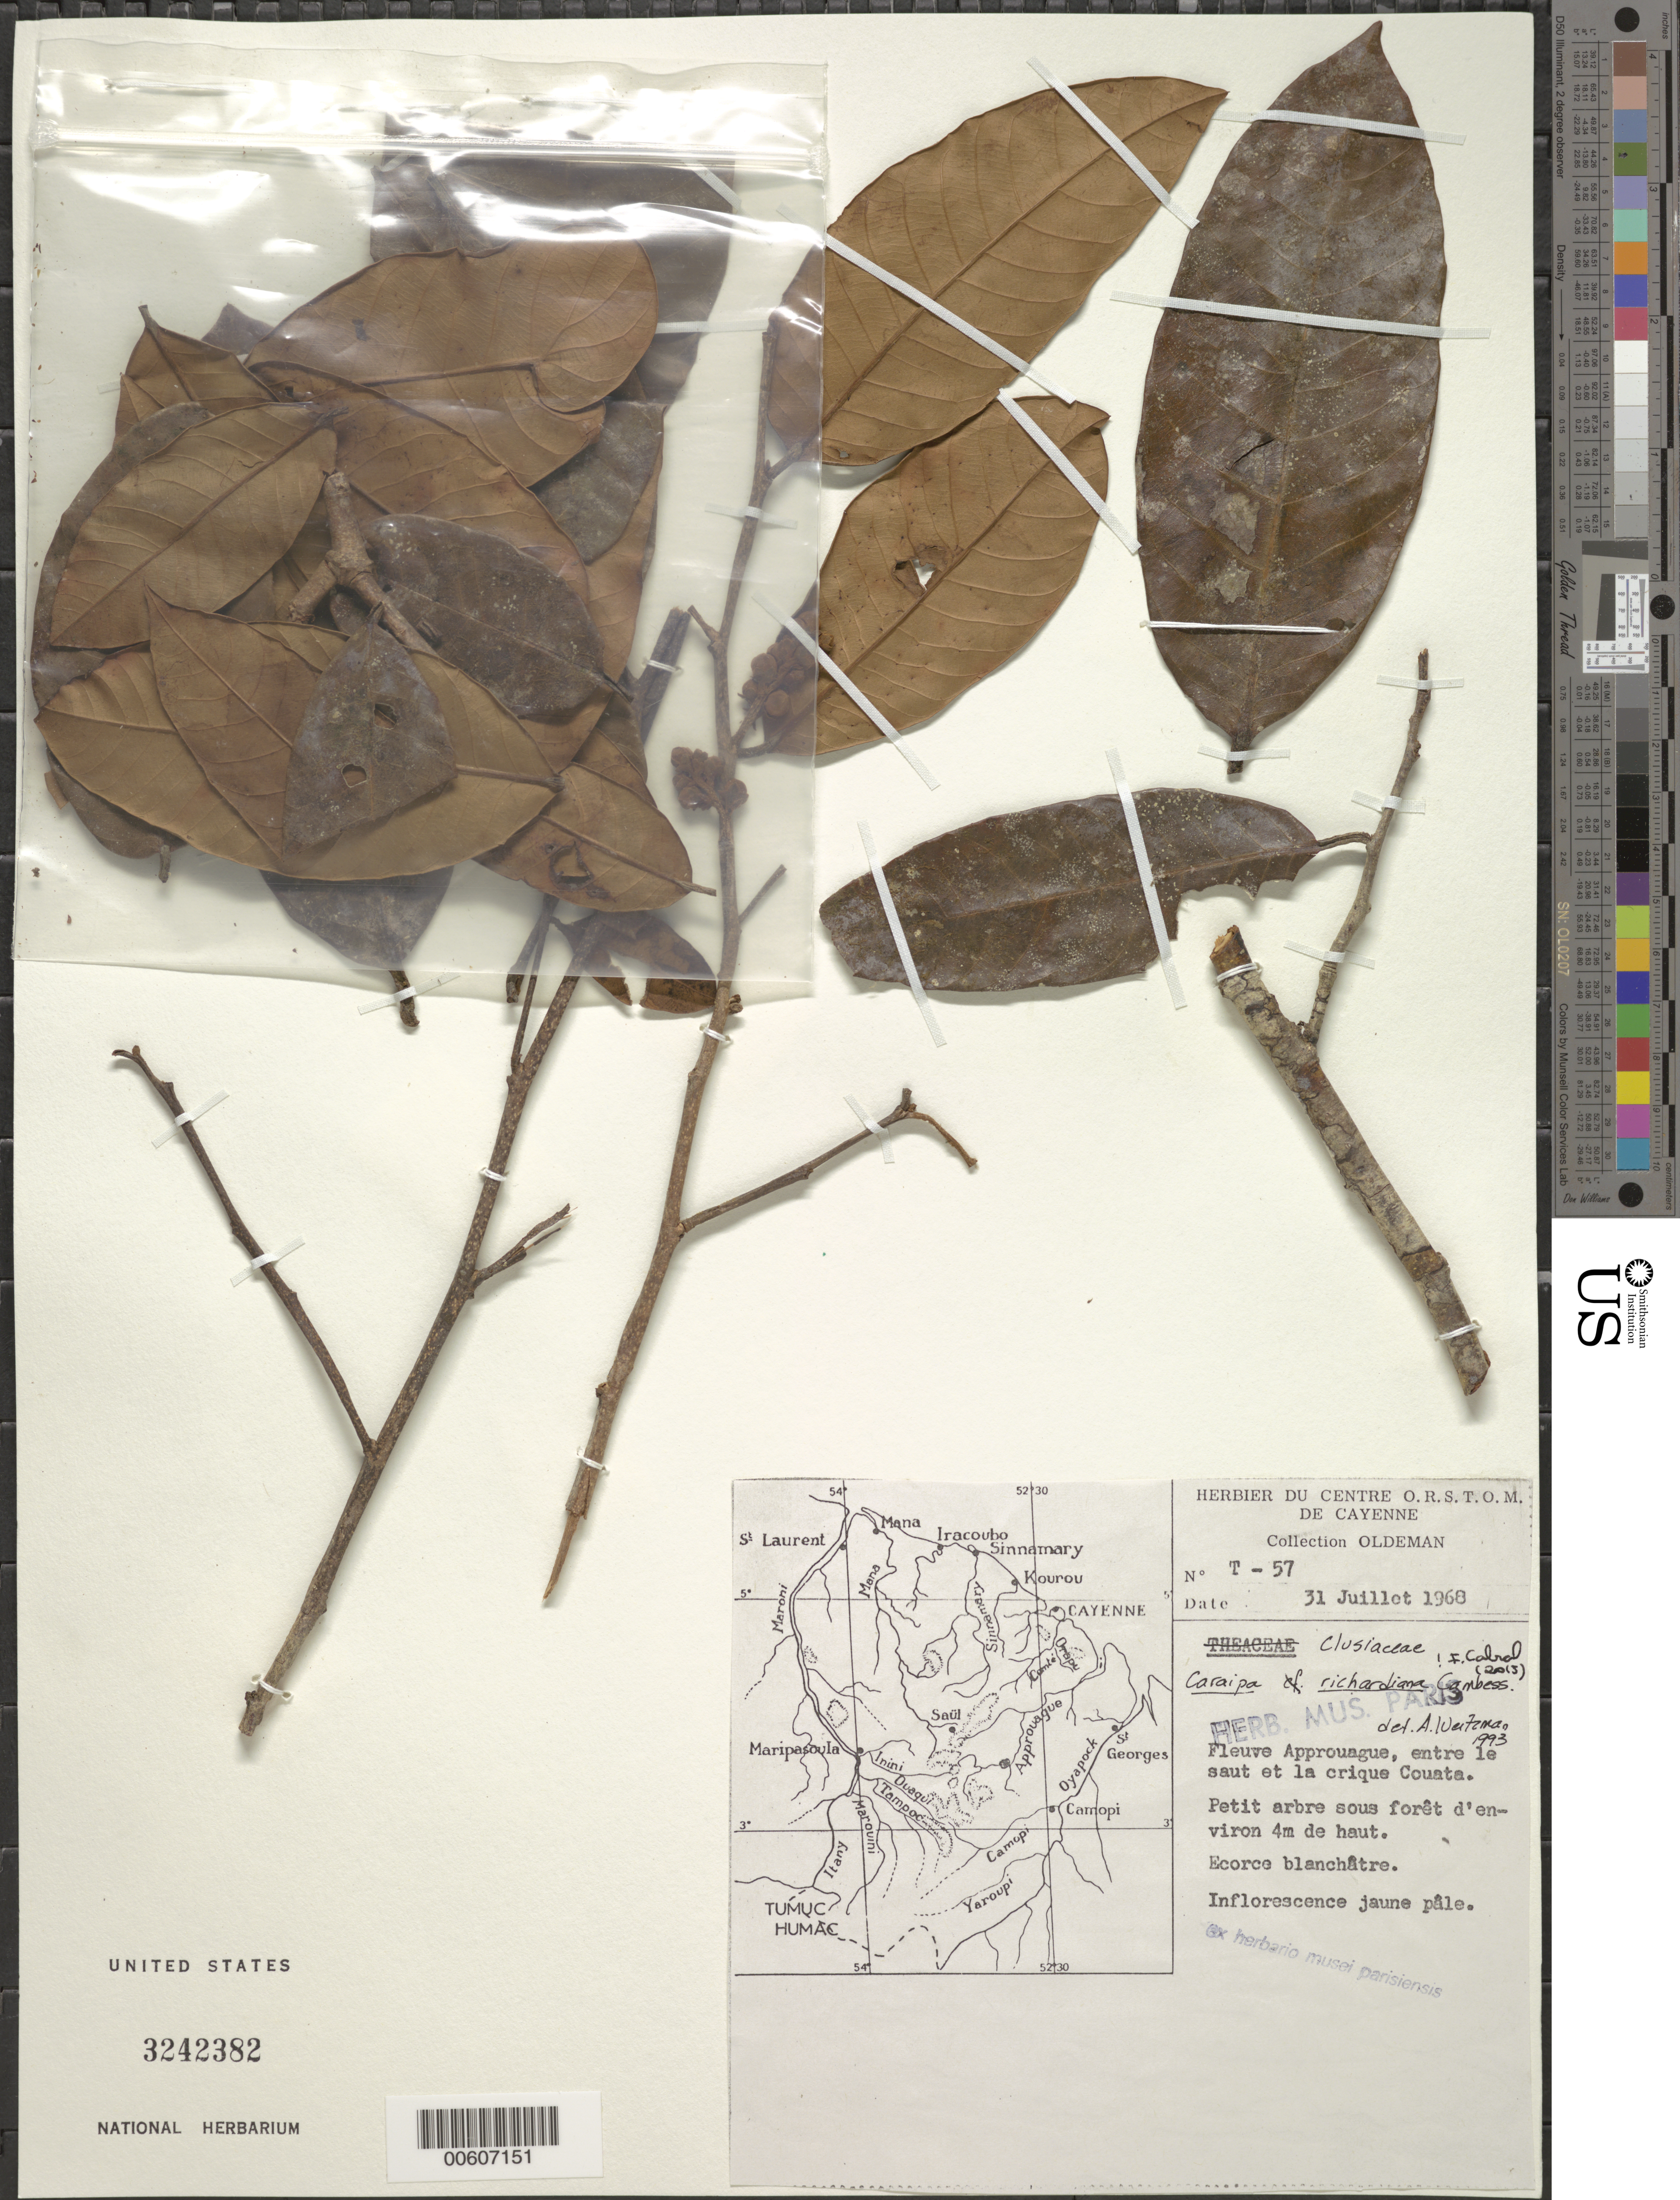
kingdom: Plantae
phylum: Tracheophyta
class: Magnoliopsida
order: Malpighiales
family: Calophyllaceae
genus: Caraipa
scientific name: Caraipa richardiana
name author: Cambess.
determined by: Weitzman, A. L.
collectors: R. Oldeman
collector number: T 57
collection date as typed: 31-Jul-68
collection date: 1968-07-31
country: French Guiana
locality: Approuague R., entre la crique Couata et le saut Japigny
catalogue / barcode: US 3242382